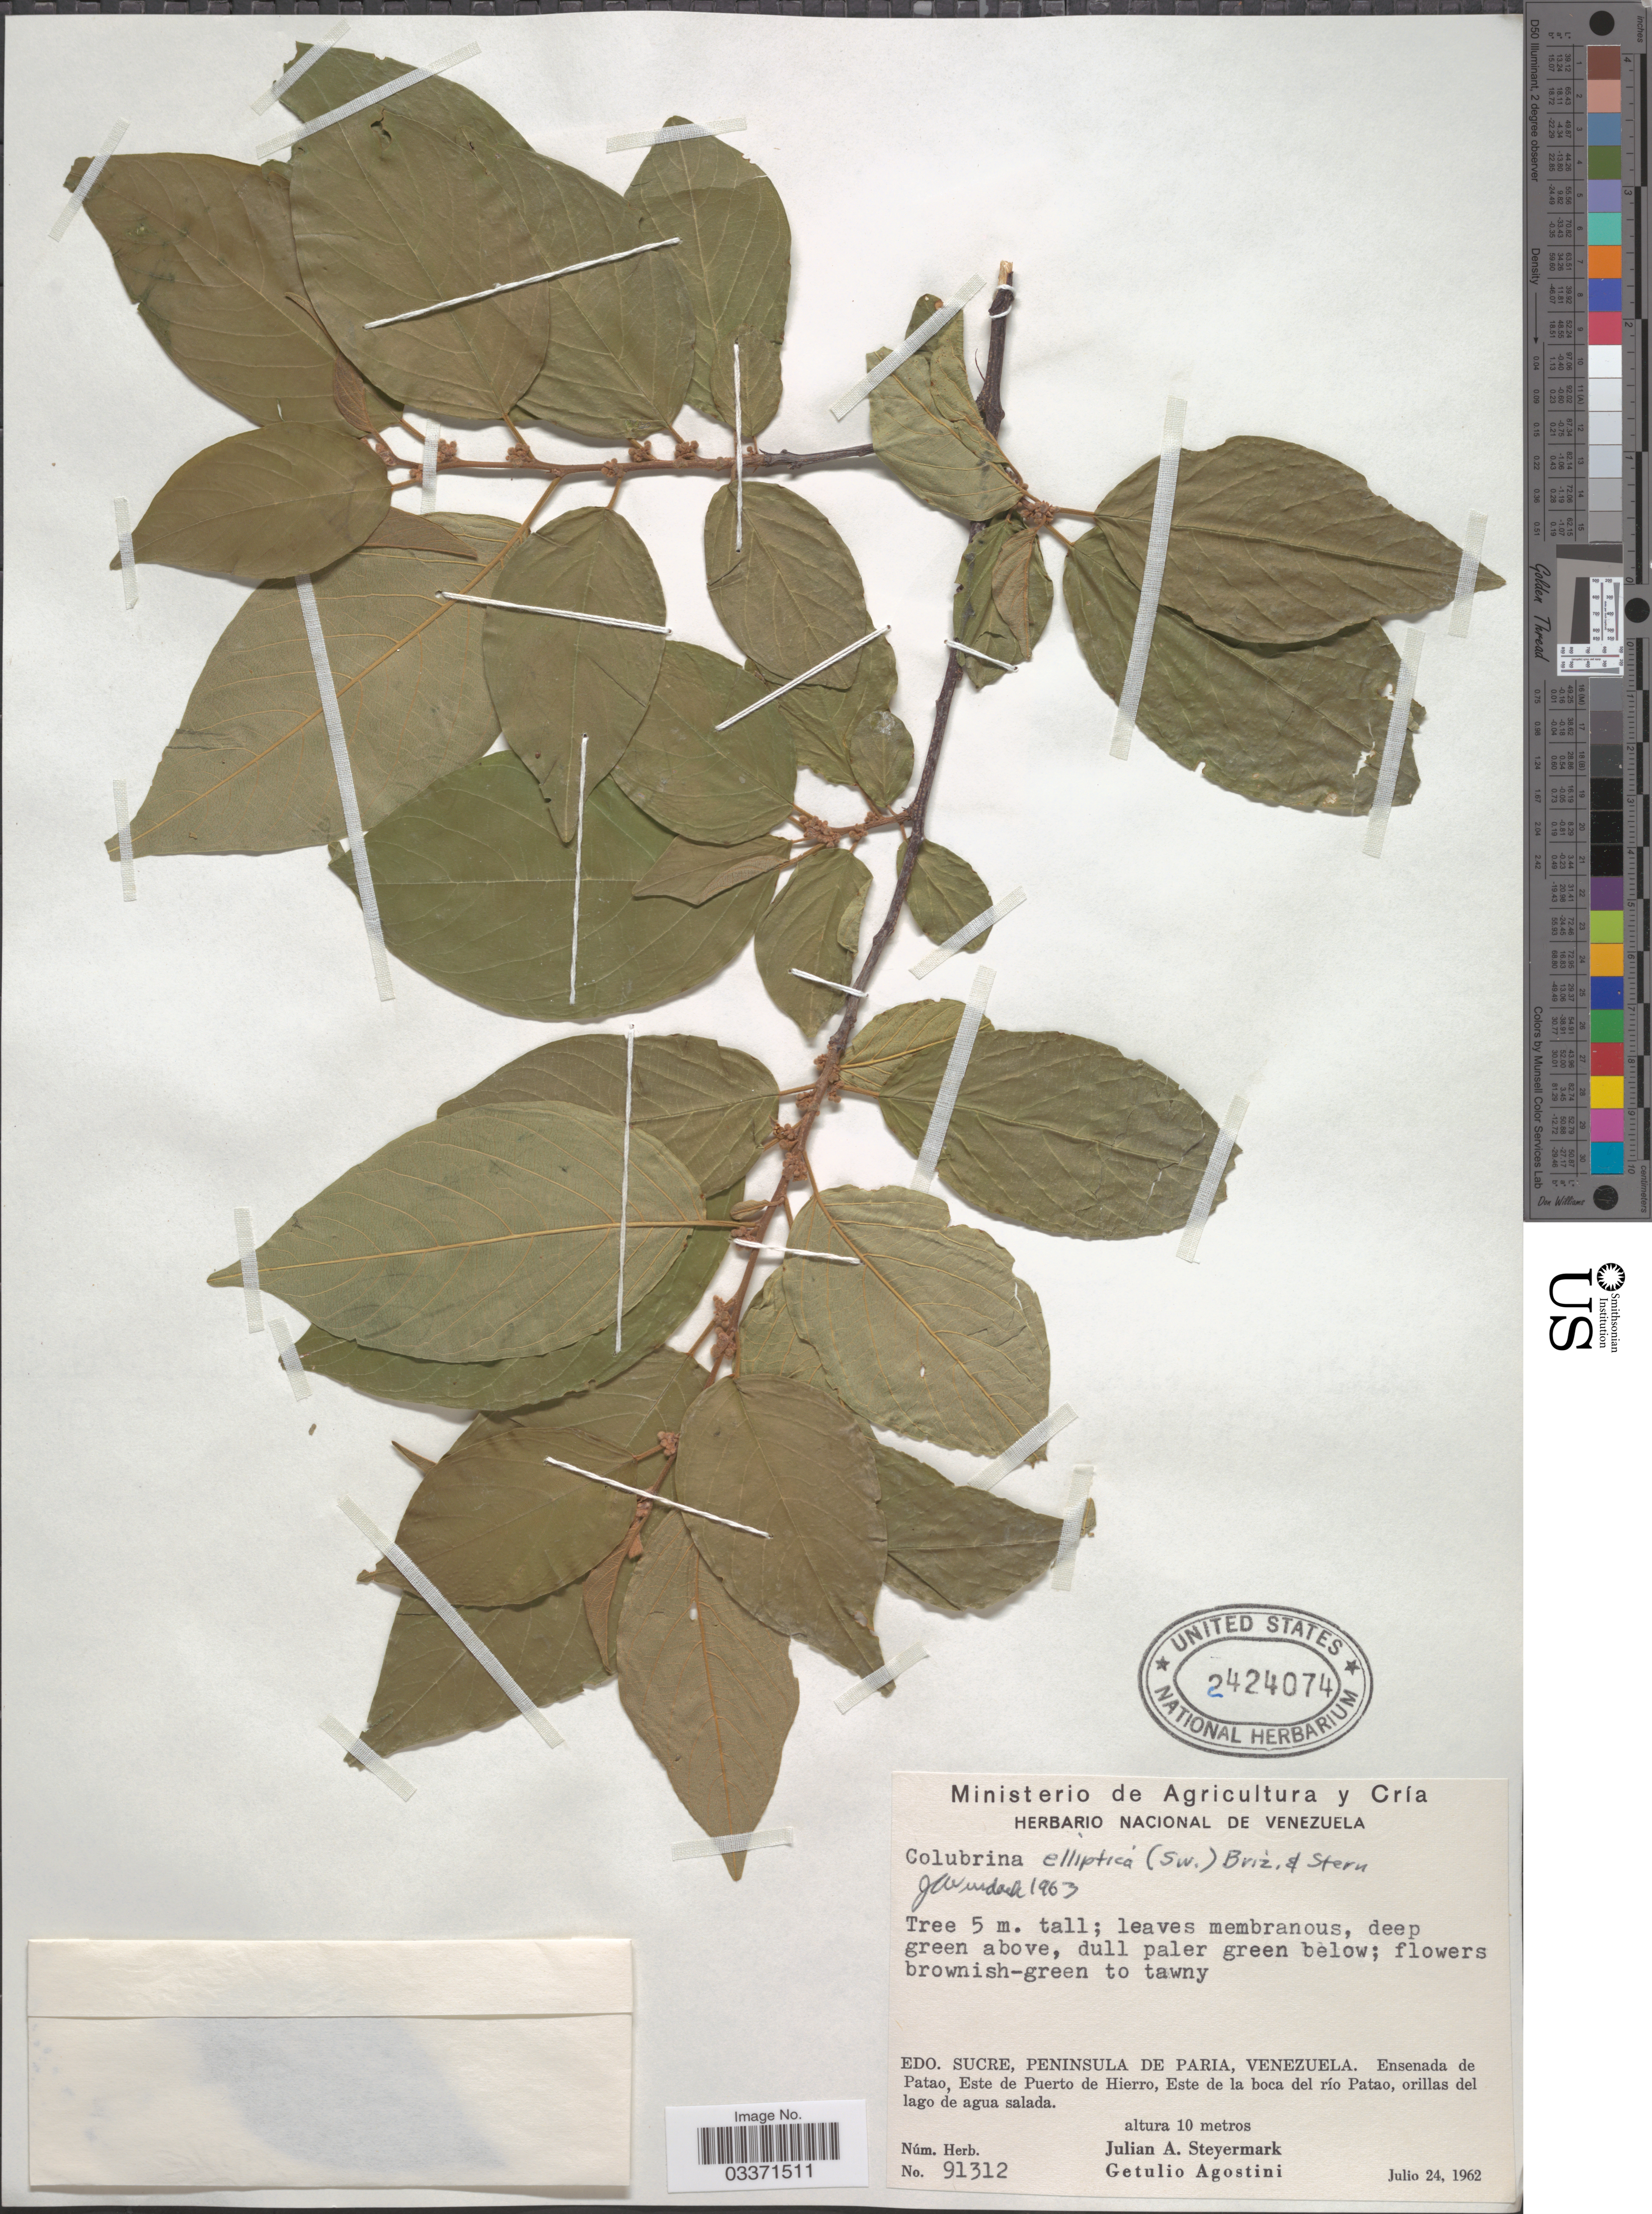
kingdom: Plantae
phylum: Tracheophyta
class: Magnoliopsida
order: Rosales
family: Rhamnaceae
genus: Colubrina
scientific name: Colubrina elliptica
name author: (Sw.) Brizicky & W.L. Stern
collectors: J. Steyermark & G. Agostini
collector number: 91312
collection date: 1962-07-24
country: Venezuela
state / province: Sucre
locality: Peninsula de Paria, Ensenada de Patao, Este de Puerto de Hierro, Este de la boca del río Patao, orillas del lago de agua salada.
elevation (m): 10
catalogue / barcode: US 2424074